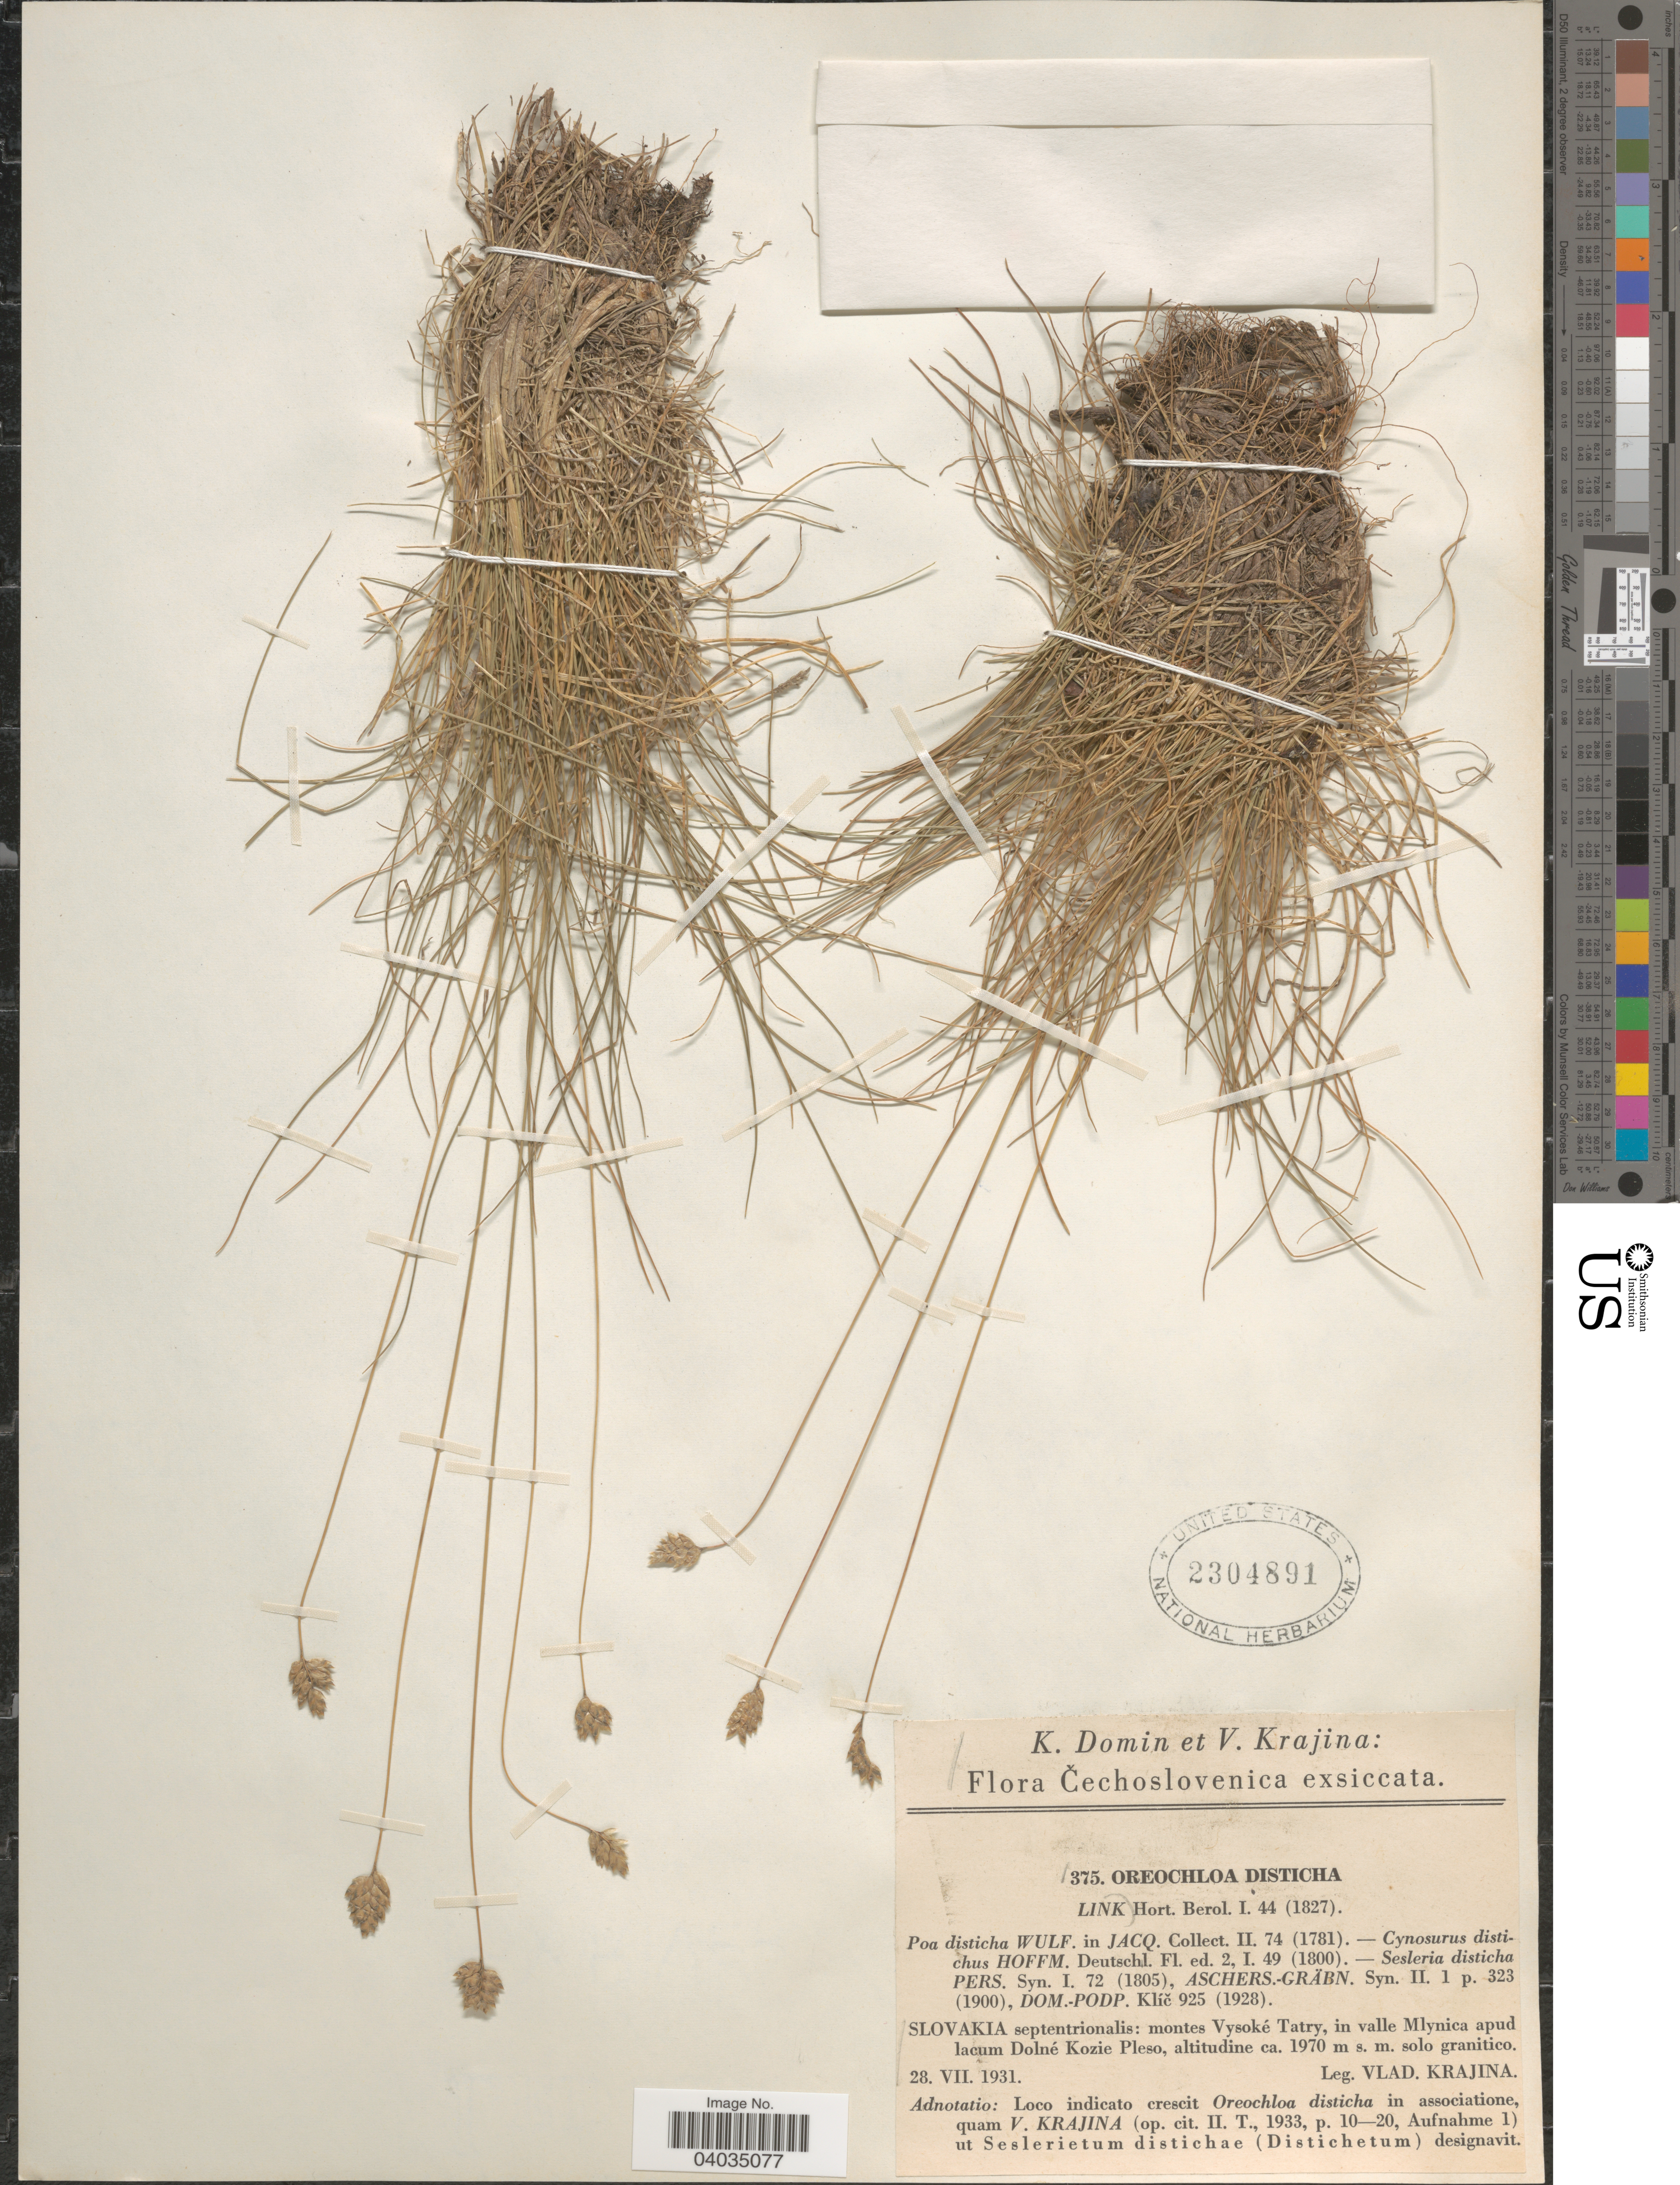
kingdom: Plantae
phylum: Tracheophyta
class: Liliopsida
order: Poales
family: Poaceae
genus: Oreochloa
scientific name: Oreochloa disticha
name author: (Wulfen) Link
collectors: V. J. Krajina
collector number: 375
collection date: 1931-07-28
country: Slovakia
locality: Čhecoslovenica. Slovakia septentrionalis; montes Vysoké Tatry, in valle Mlynica apud lacum Dolné Kozie Pleso.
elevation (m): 1970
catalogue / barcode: US 2304891